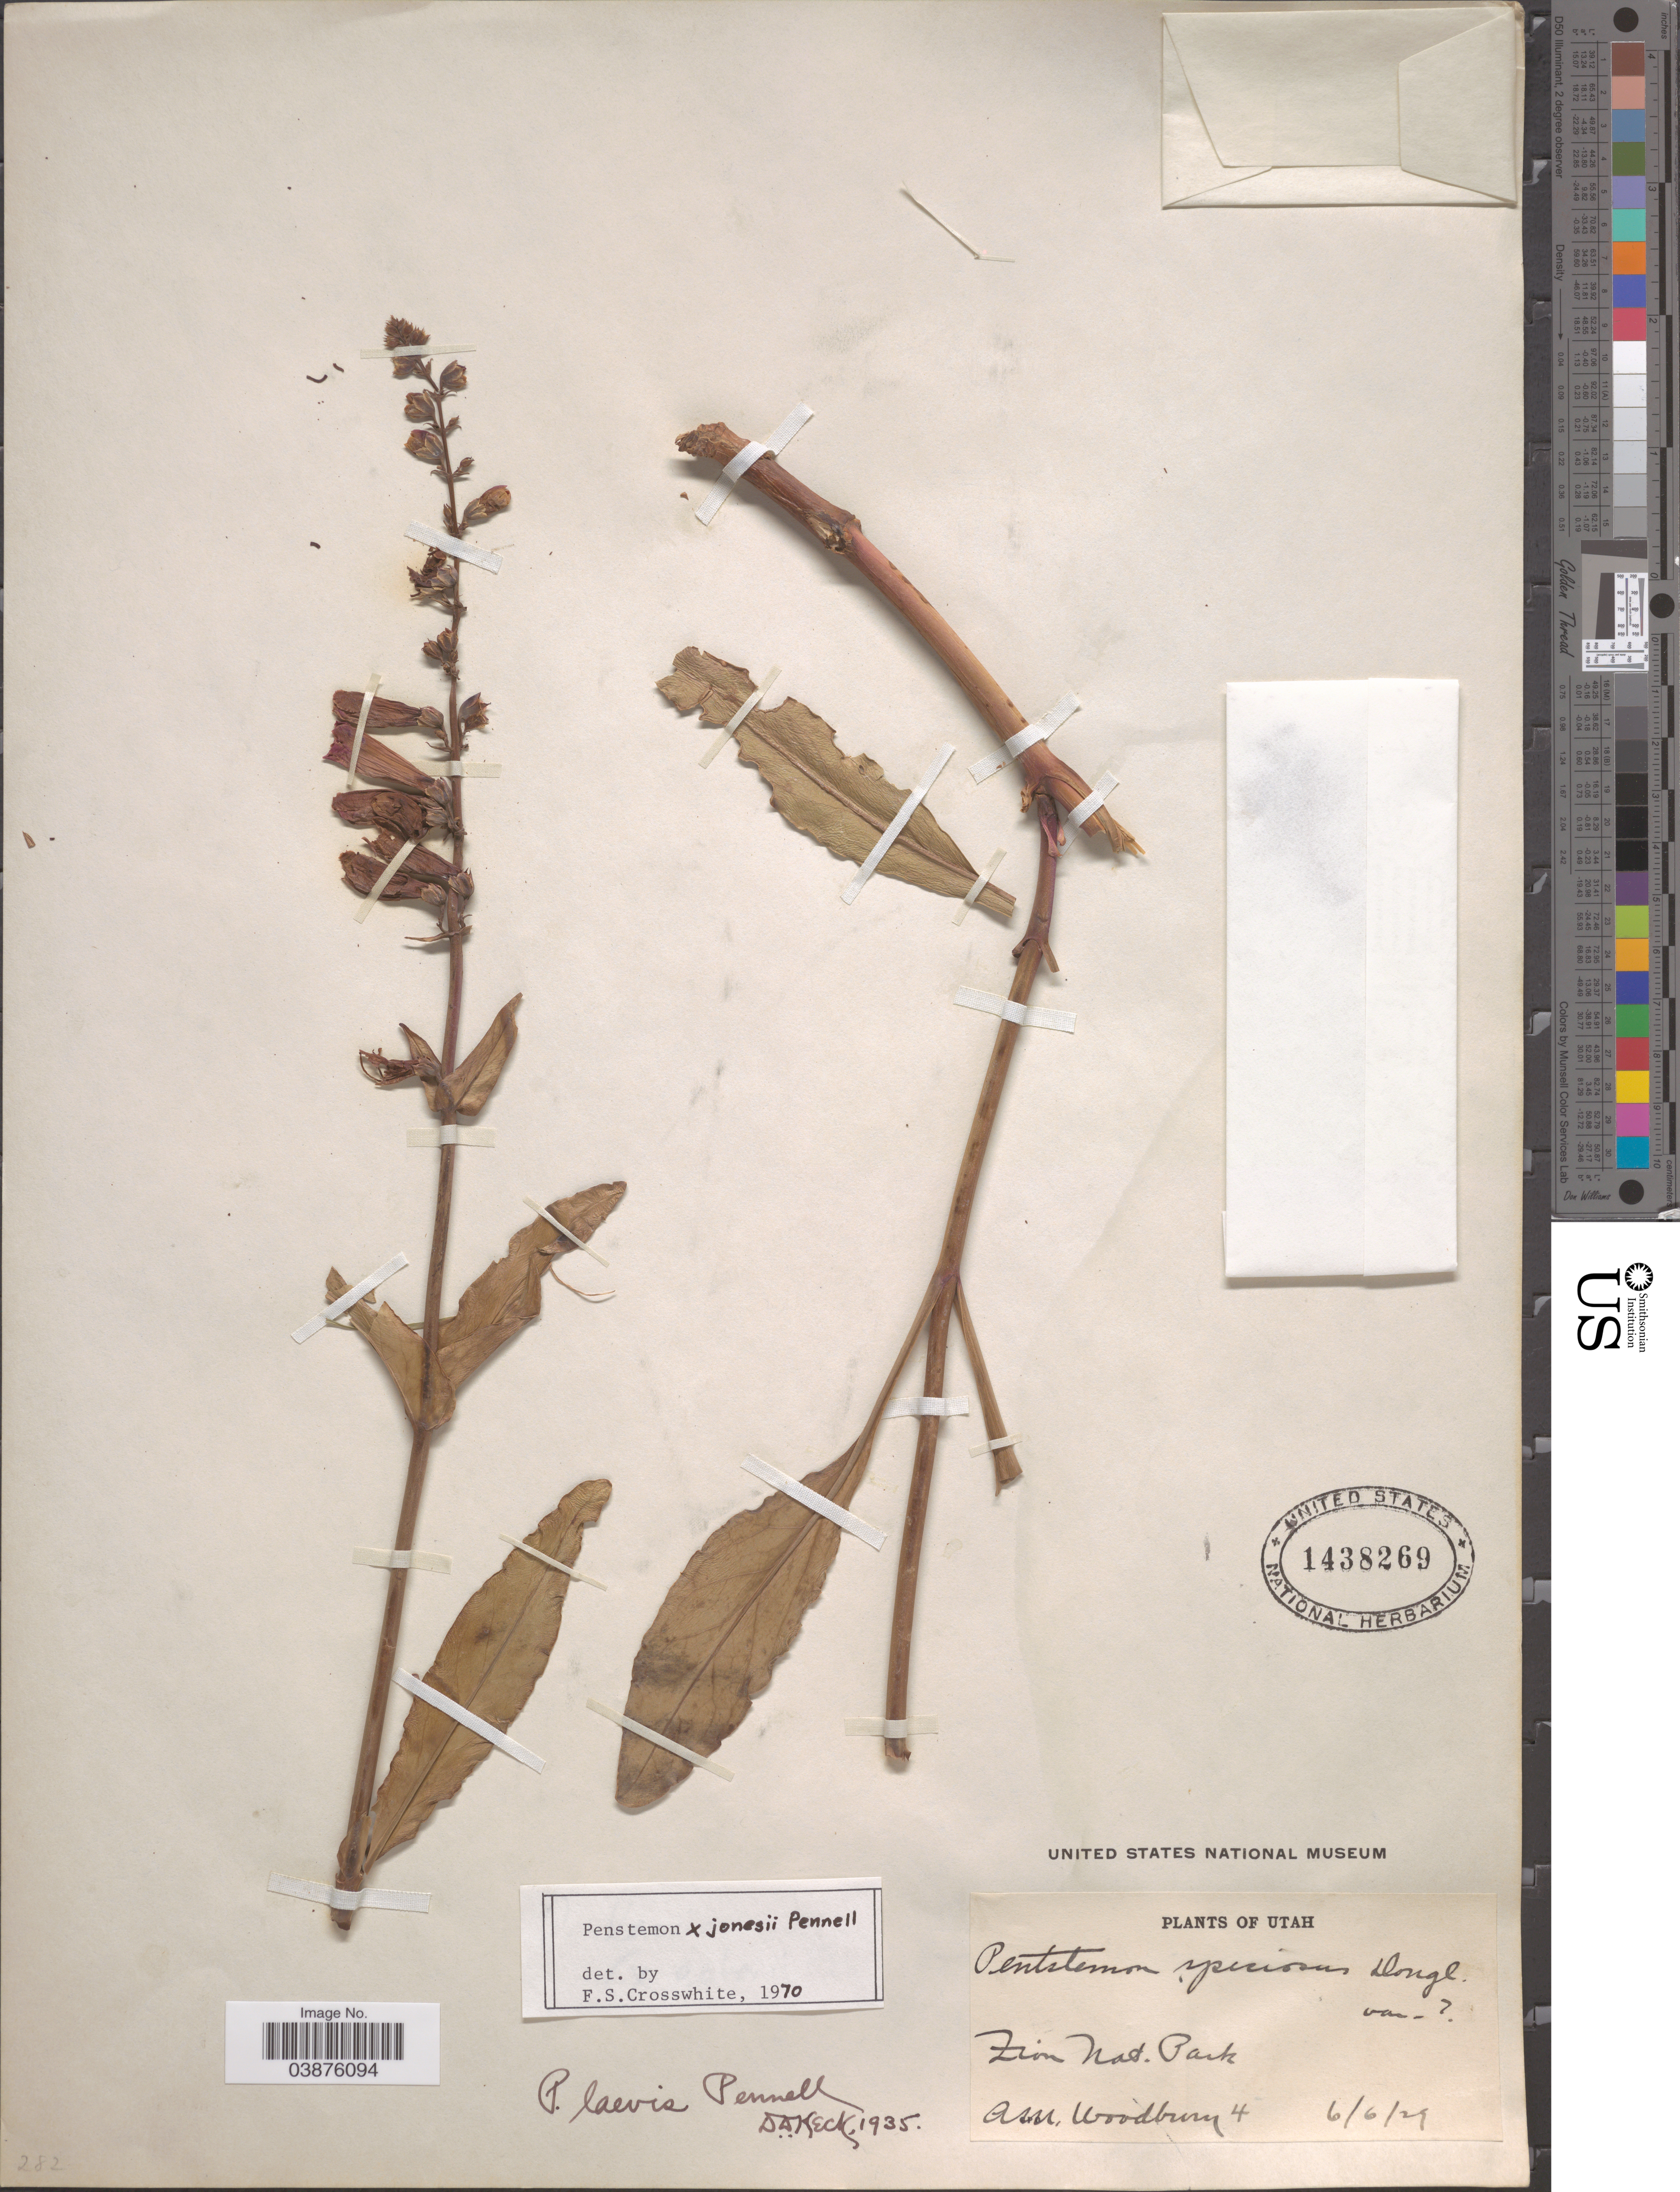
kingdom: Plantae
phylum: Tracheophyta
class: Magnoliopsida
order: Lamiales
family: Plantaginaceae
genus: Penstemon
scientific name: Penstemon jonesii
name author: Pennell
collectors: A. M. Woodbury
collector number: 4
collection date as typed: Transcribed d/m/y: 6/6/29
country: United States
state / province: Utah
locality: Zion Nat. Park.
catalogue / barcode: US 1438269